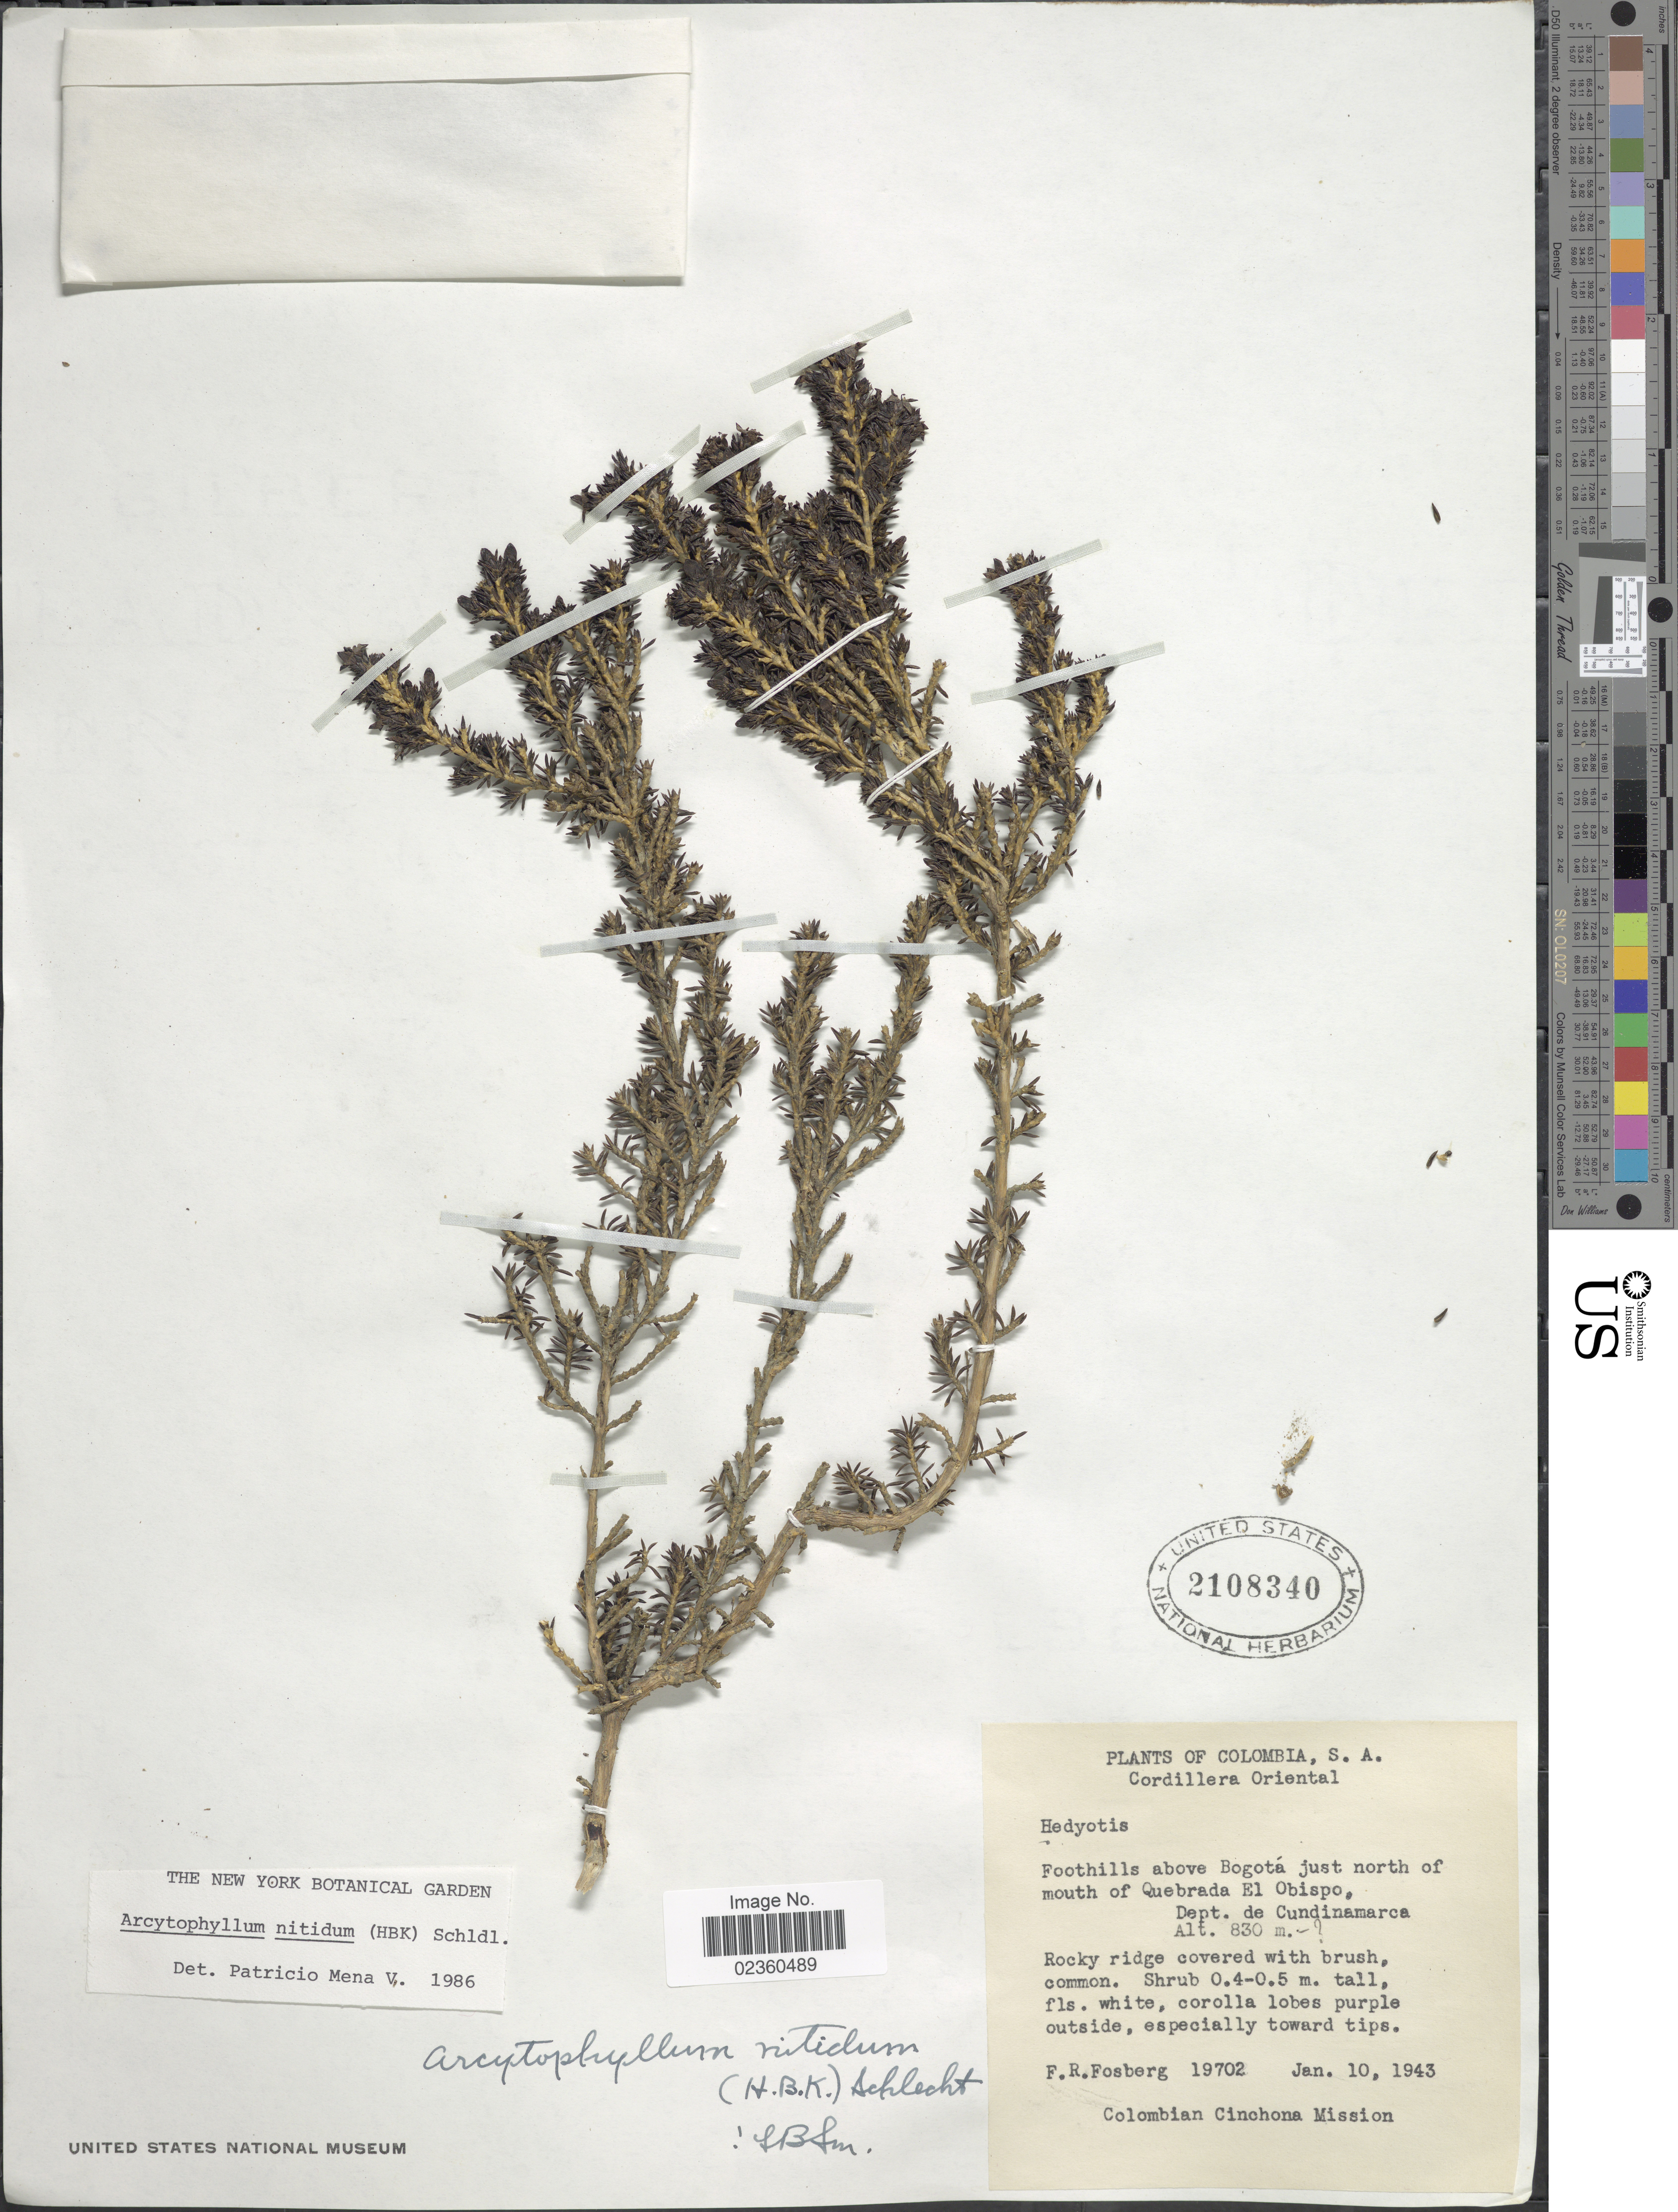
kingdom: Plantae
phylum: Tracheophyta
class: Magnoliopsida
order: Gentianales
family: Rubiaceae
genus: Arcytophyllum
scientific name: Arcytophyllum nitidum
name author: (Kunth) Schltdl.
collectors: F. R. Fosberg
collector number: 19702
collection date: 1943-01-10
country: Colombia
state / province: Cundinamarca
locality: Cordillera Oriental, Foothils above Bogotá just north of mouth of Quebrada El Obispo, Dept de Cundinamarca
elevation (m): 830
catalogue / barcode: US 2108340